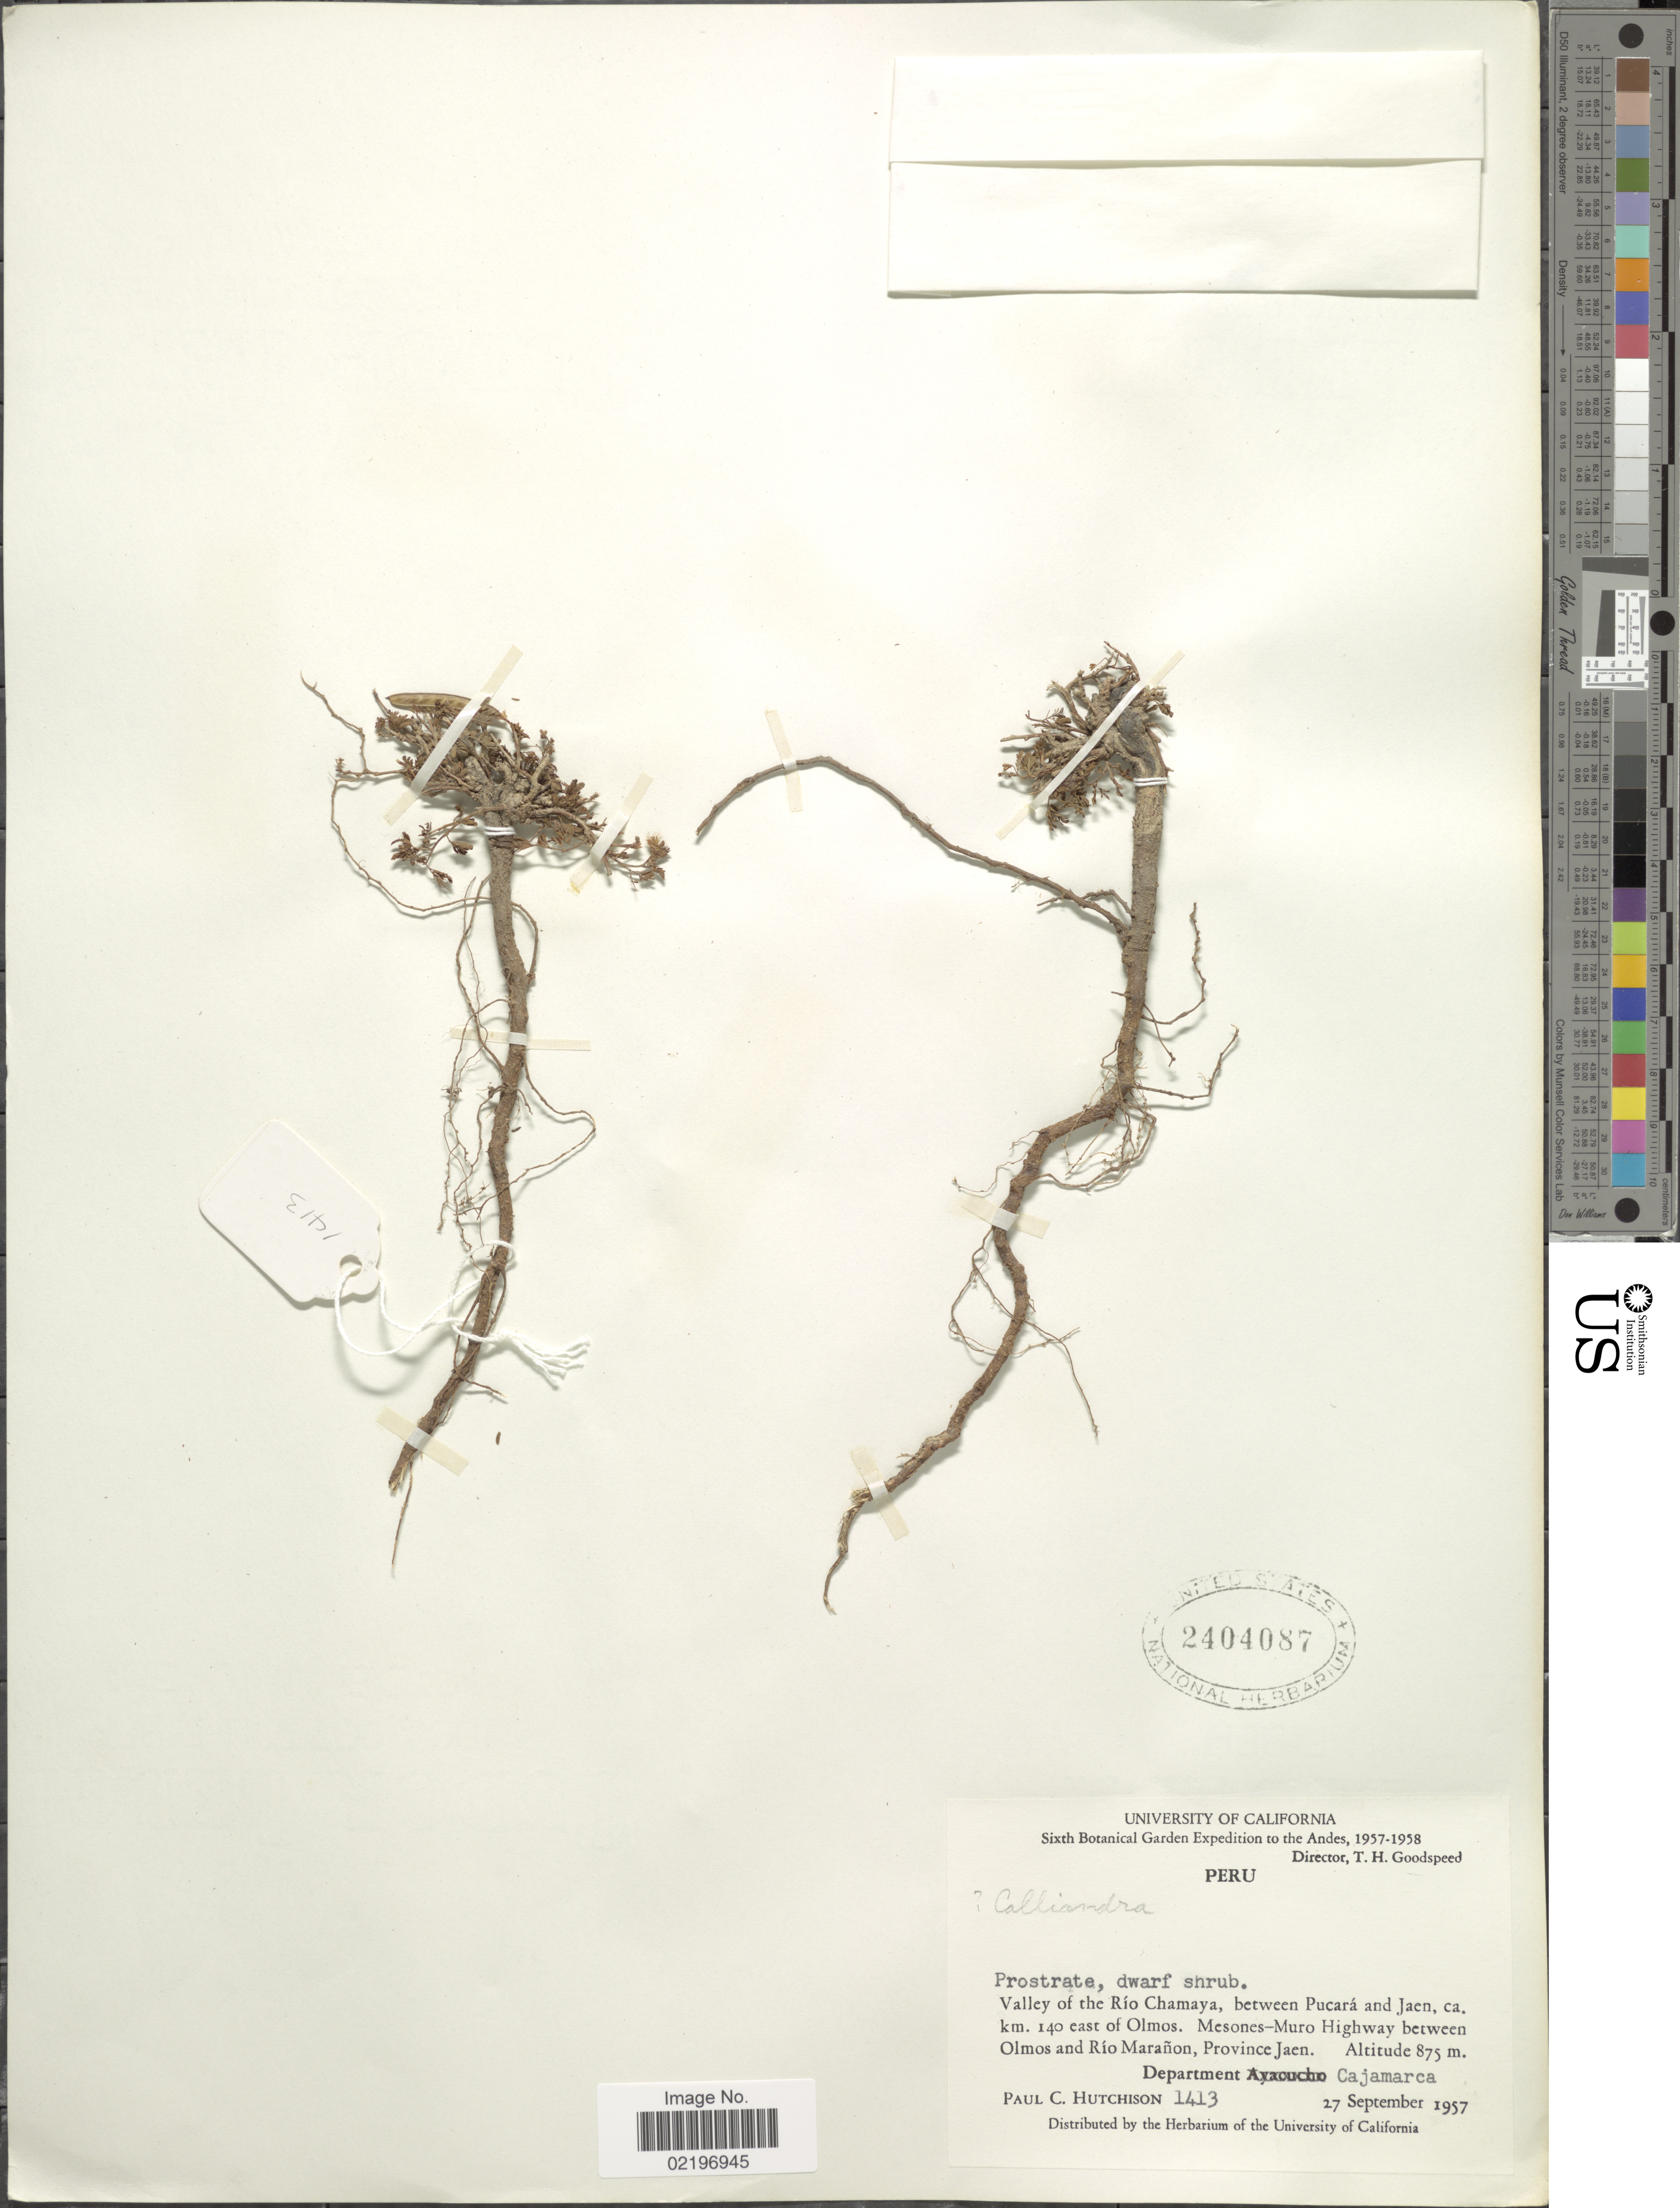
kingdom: Plantae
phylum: Tracheophyta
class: Magnoliopsida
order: Fabales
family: Fabaceae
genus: Calliandra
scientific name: Calliandra sp.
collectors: P. C. Hutchison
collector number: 1413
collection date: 1957-09-27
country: Peru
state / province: Cajamarca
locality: Valley of the Rio Chamaya., between Pucara and Jaen, ca. km. 140 east of Olmos. Mesones-Muro between Olmos and Rio Maranon, Province Jaen. Department Cajamarca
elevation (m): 875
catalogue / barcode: US 2404087